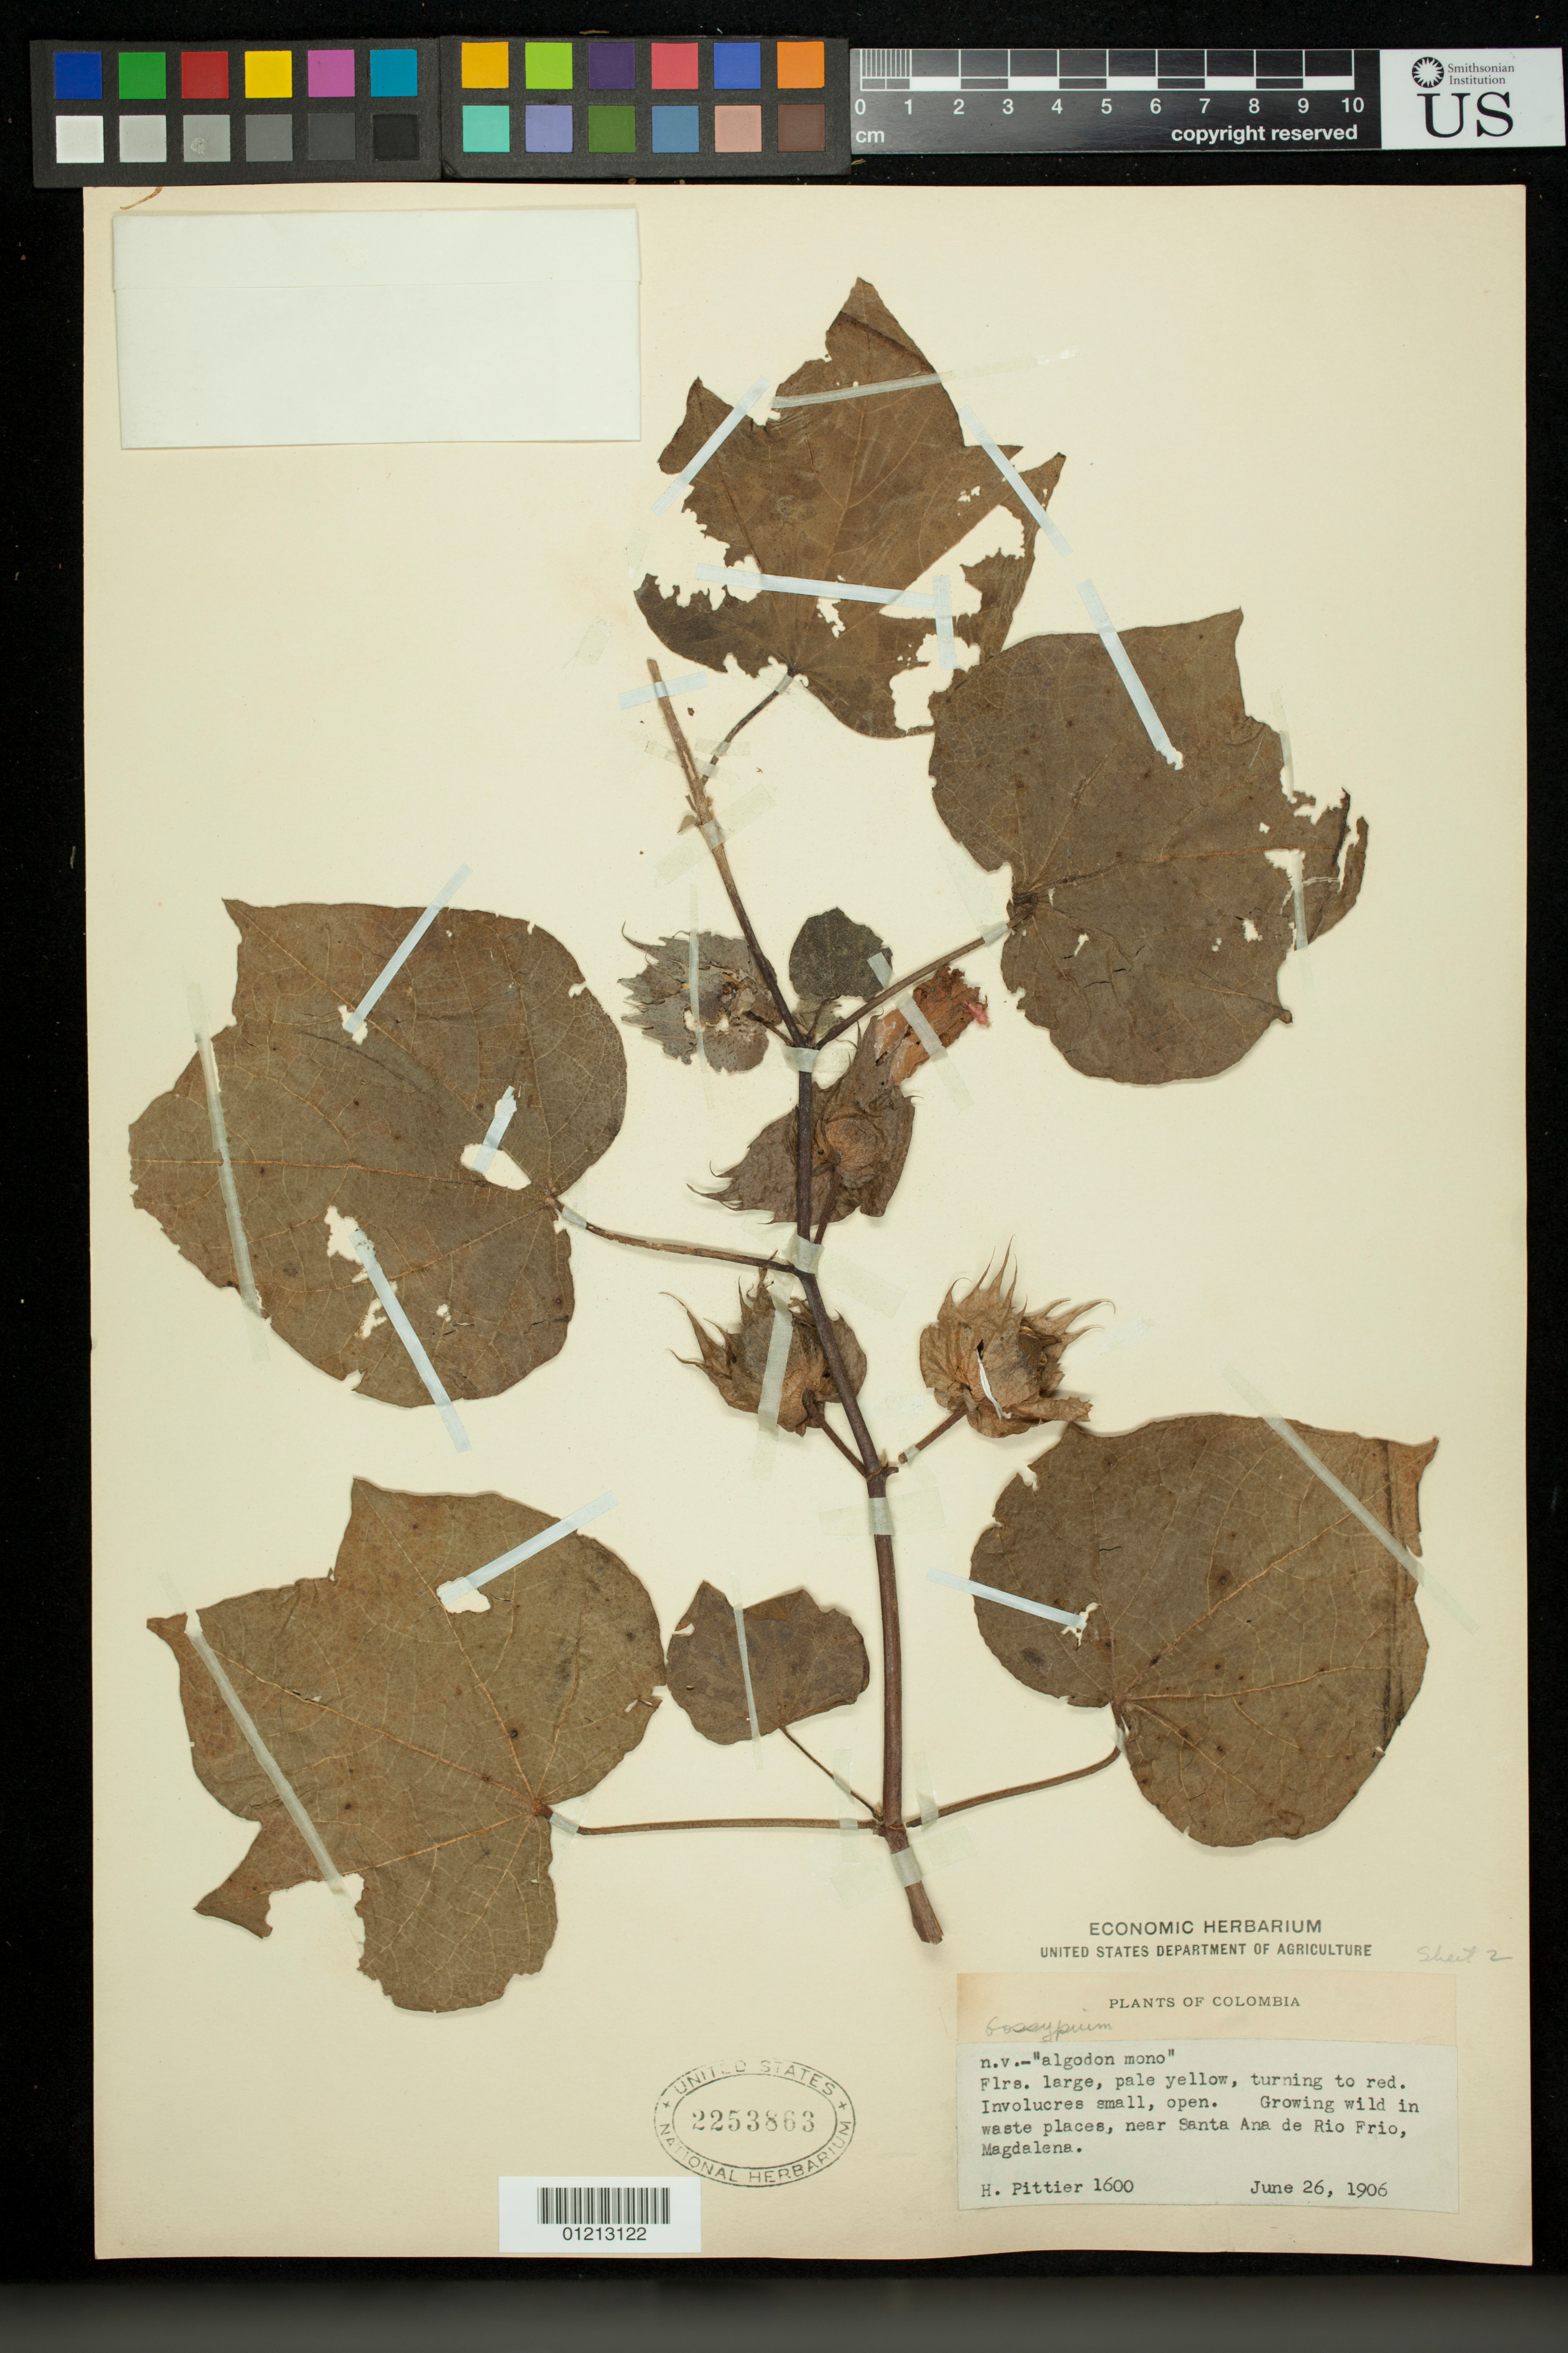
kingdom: Plantae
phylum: Tracheophyta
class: Magnoliopsida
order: Malvales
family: Malvaceae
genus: Gossypium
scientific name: Gossypium sp.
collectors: H. F. Pittier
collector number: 1600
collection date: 1906-06-26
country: Colombia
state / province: Magdalena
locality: near Santa Ana de Rio Frio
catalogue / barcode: US 2253863